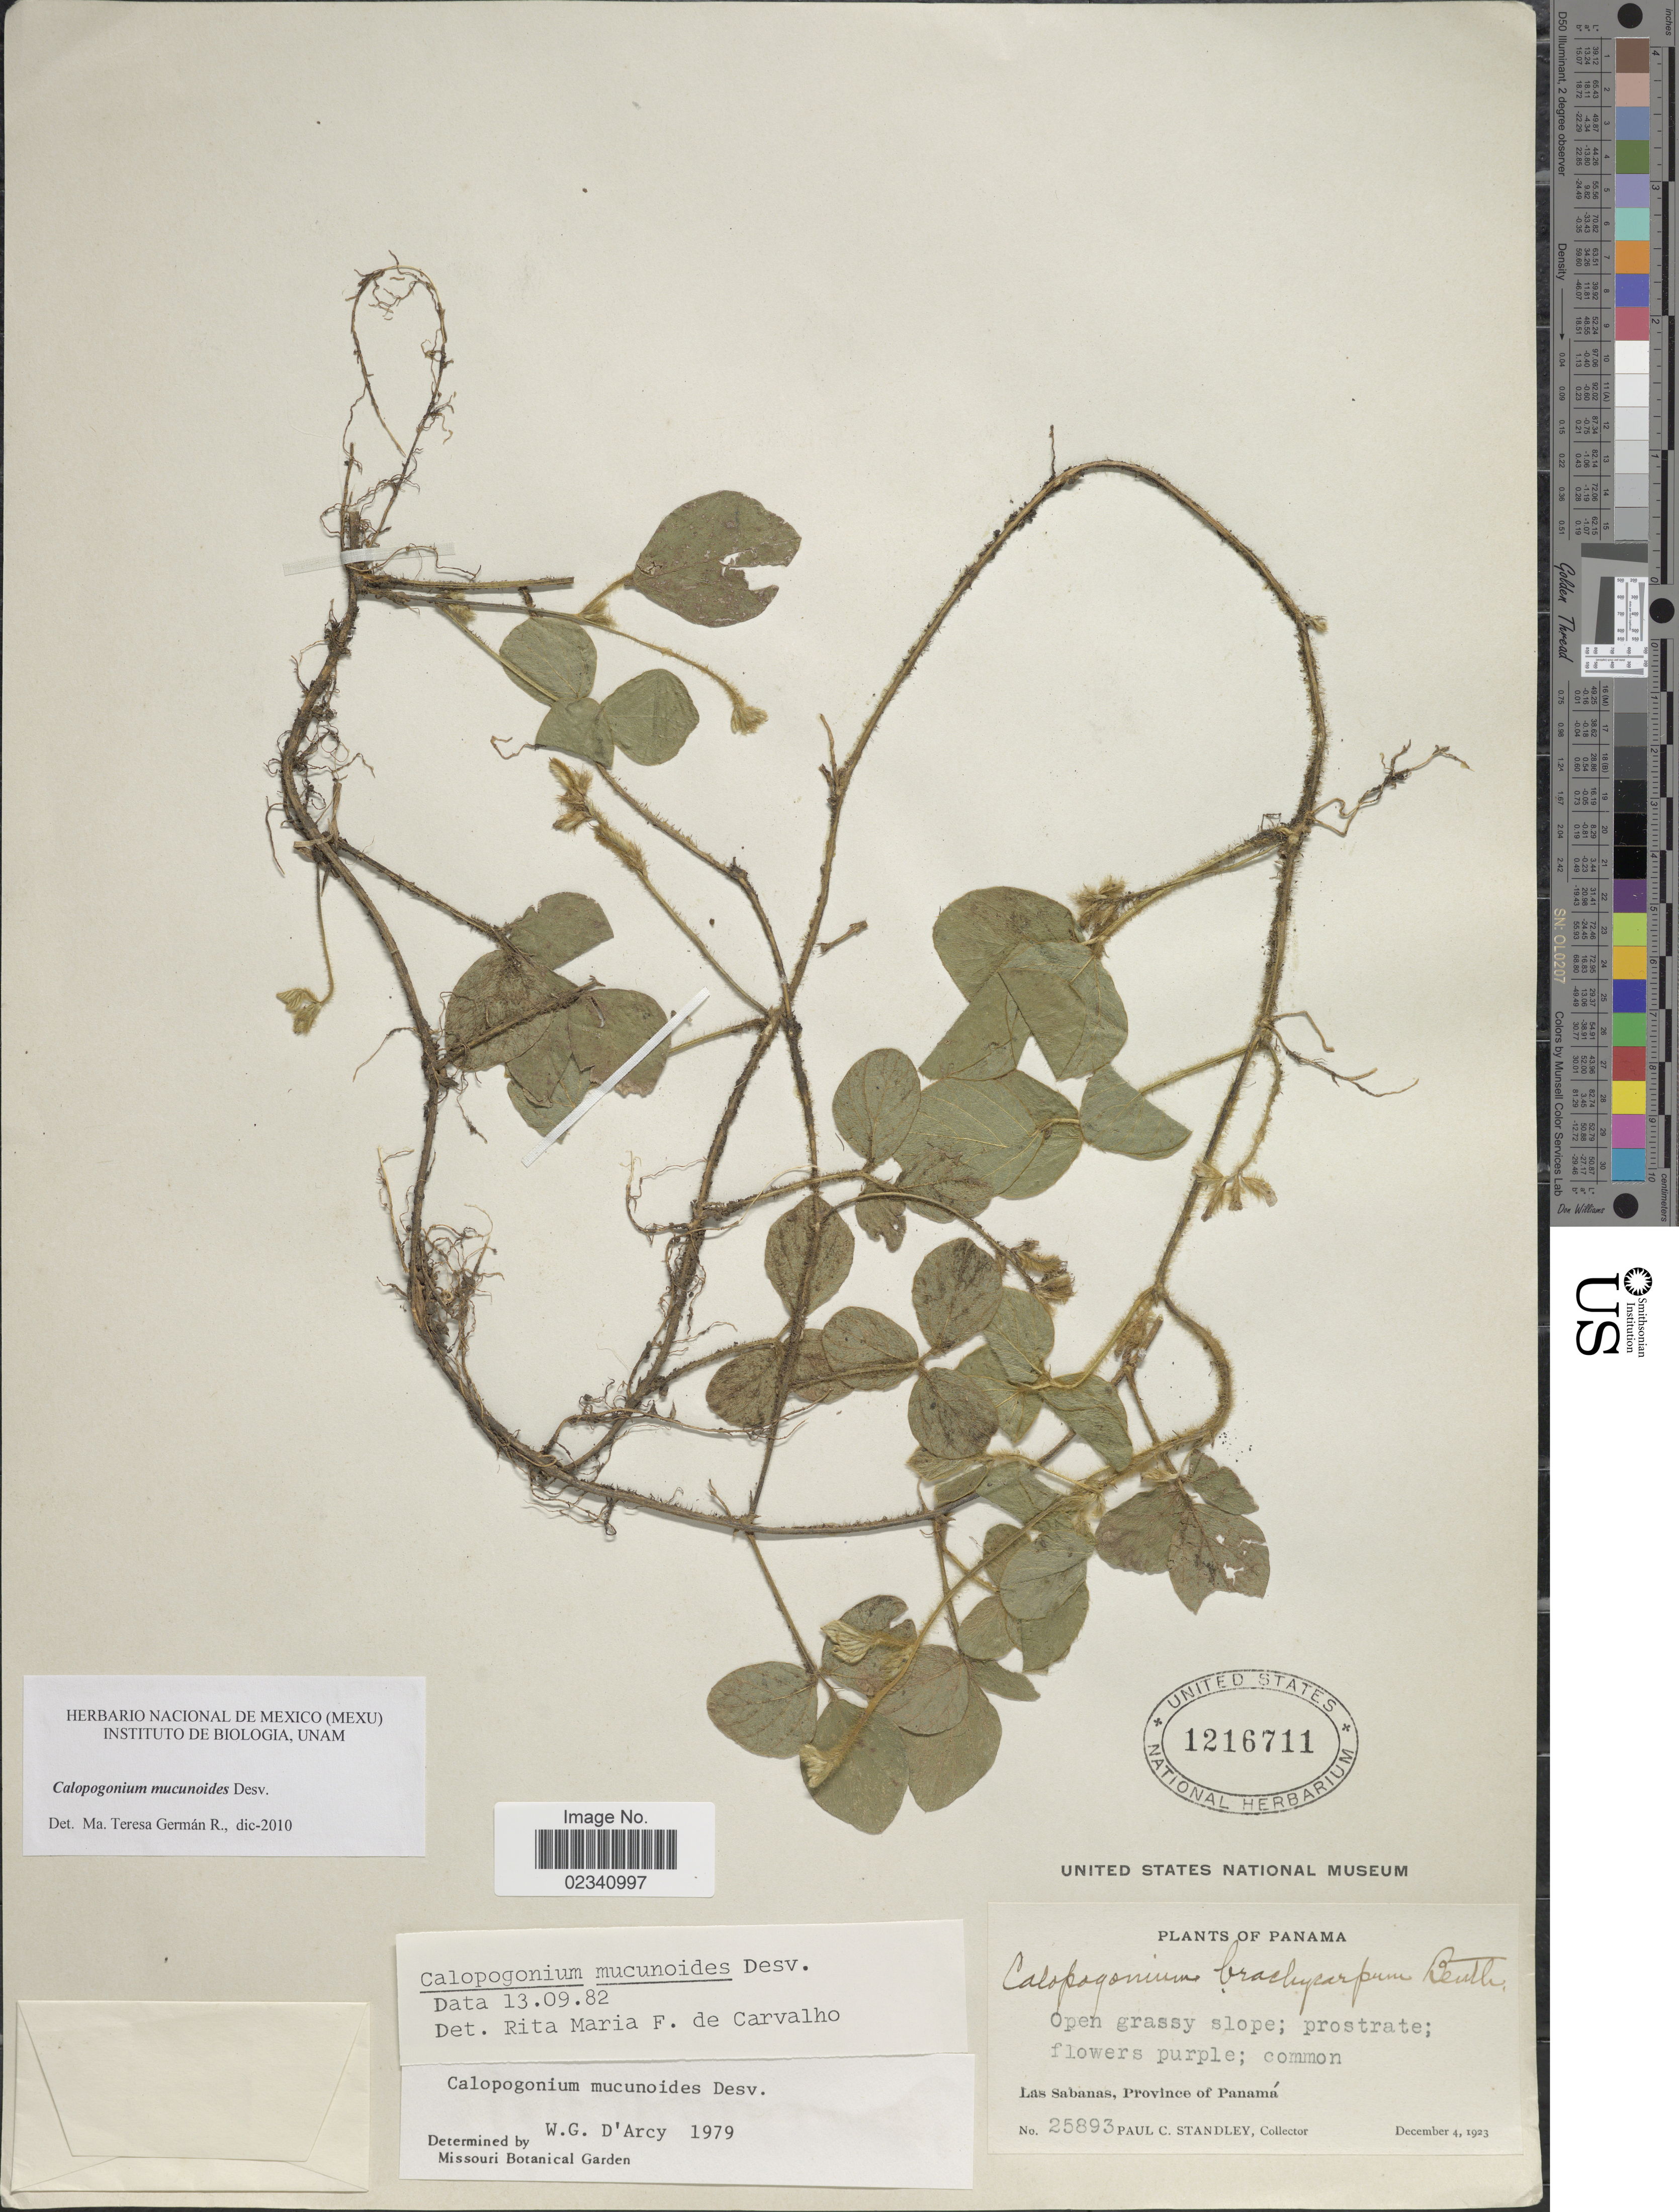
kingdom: Plantae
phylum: Tracheophyta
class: Magnoliopsida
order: Fabales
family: Fabaceae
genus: Calopogonium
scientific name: Calopogonium mucunoides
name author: Desv.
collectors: P. C. Standley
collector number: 25893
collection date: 1923-12-04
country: Panama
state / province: Panamá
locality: Las Sabanas, Province of Panama.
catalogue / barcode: US 1216711